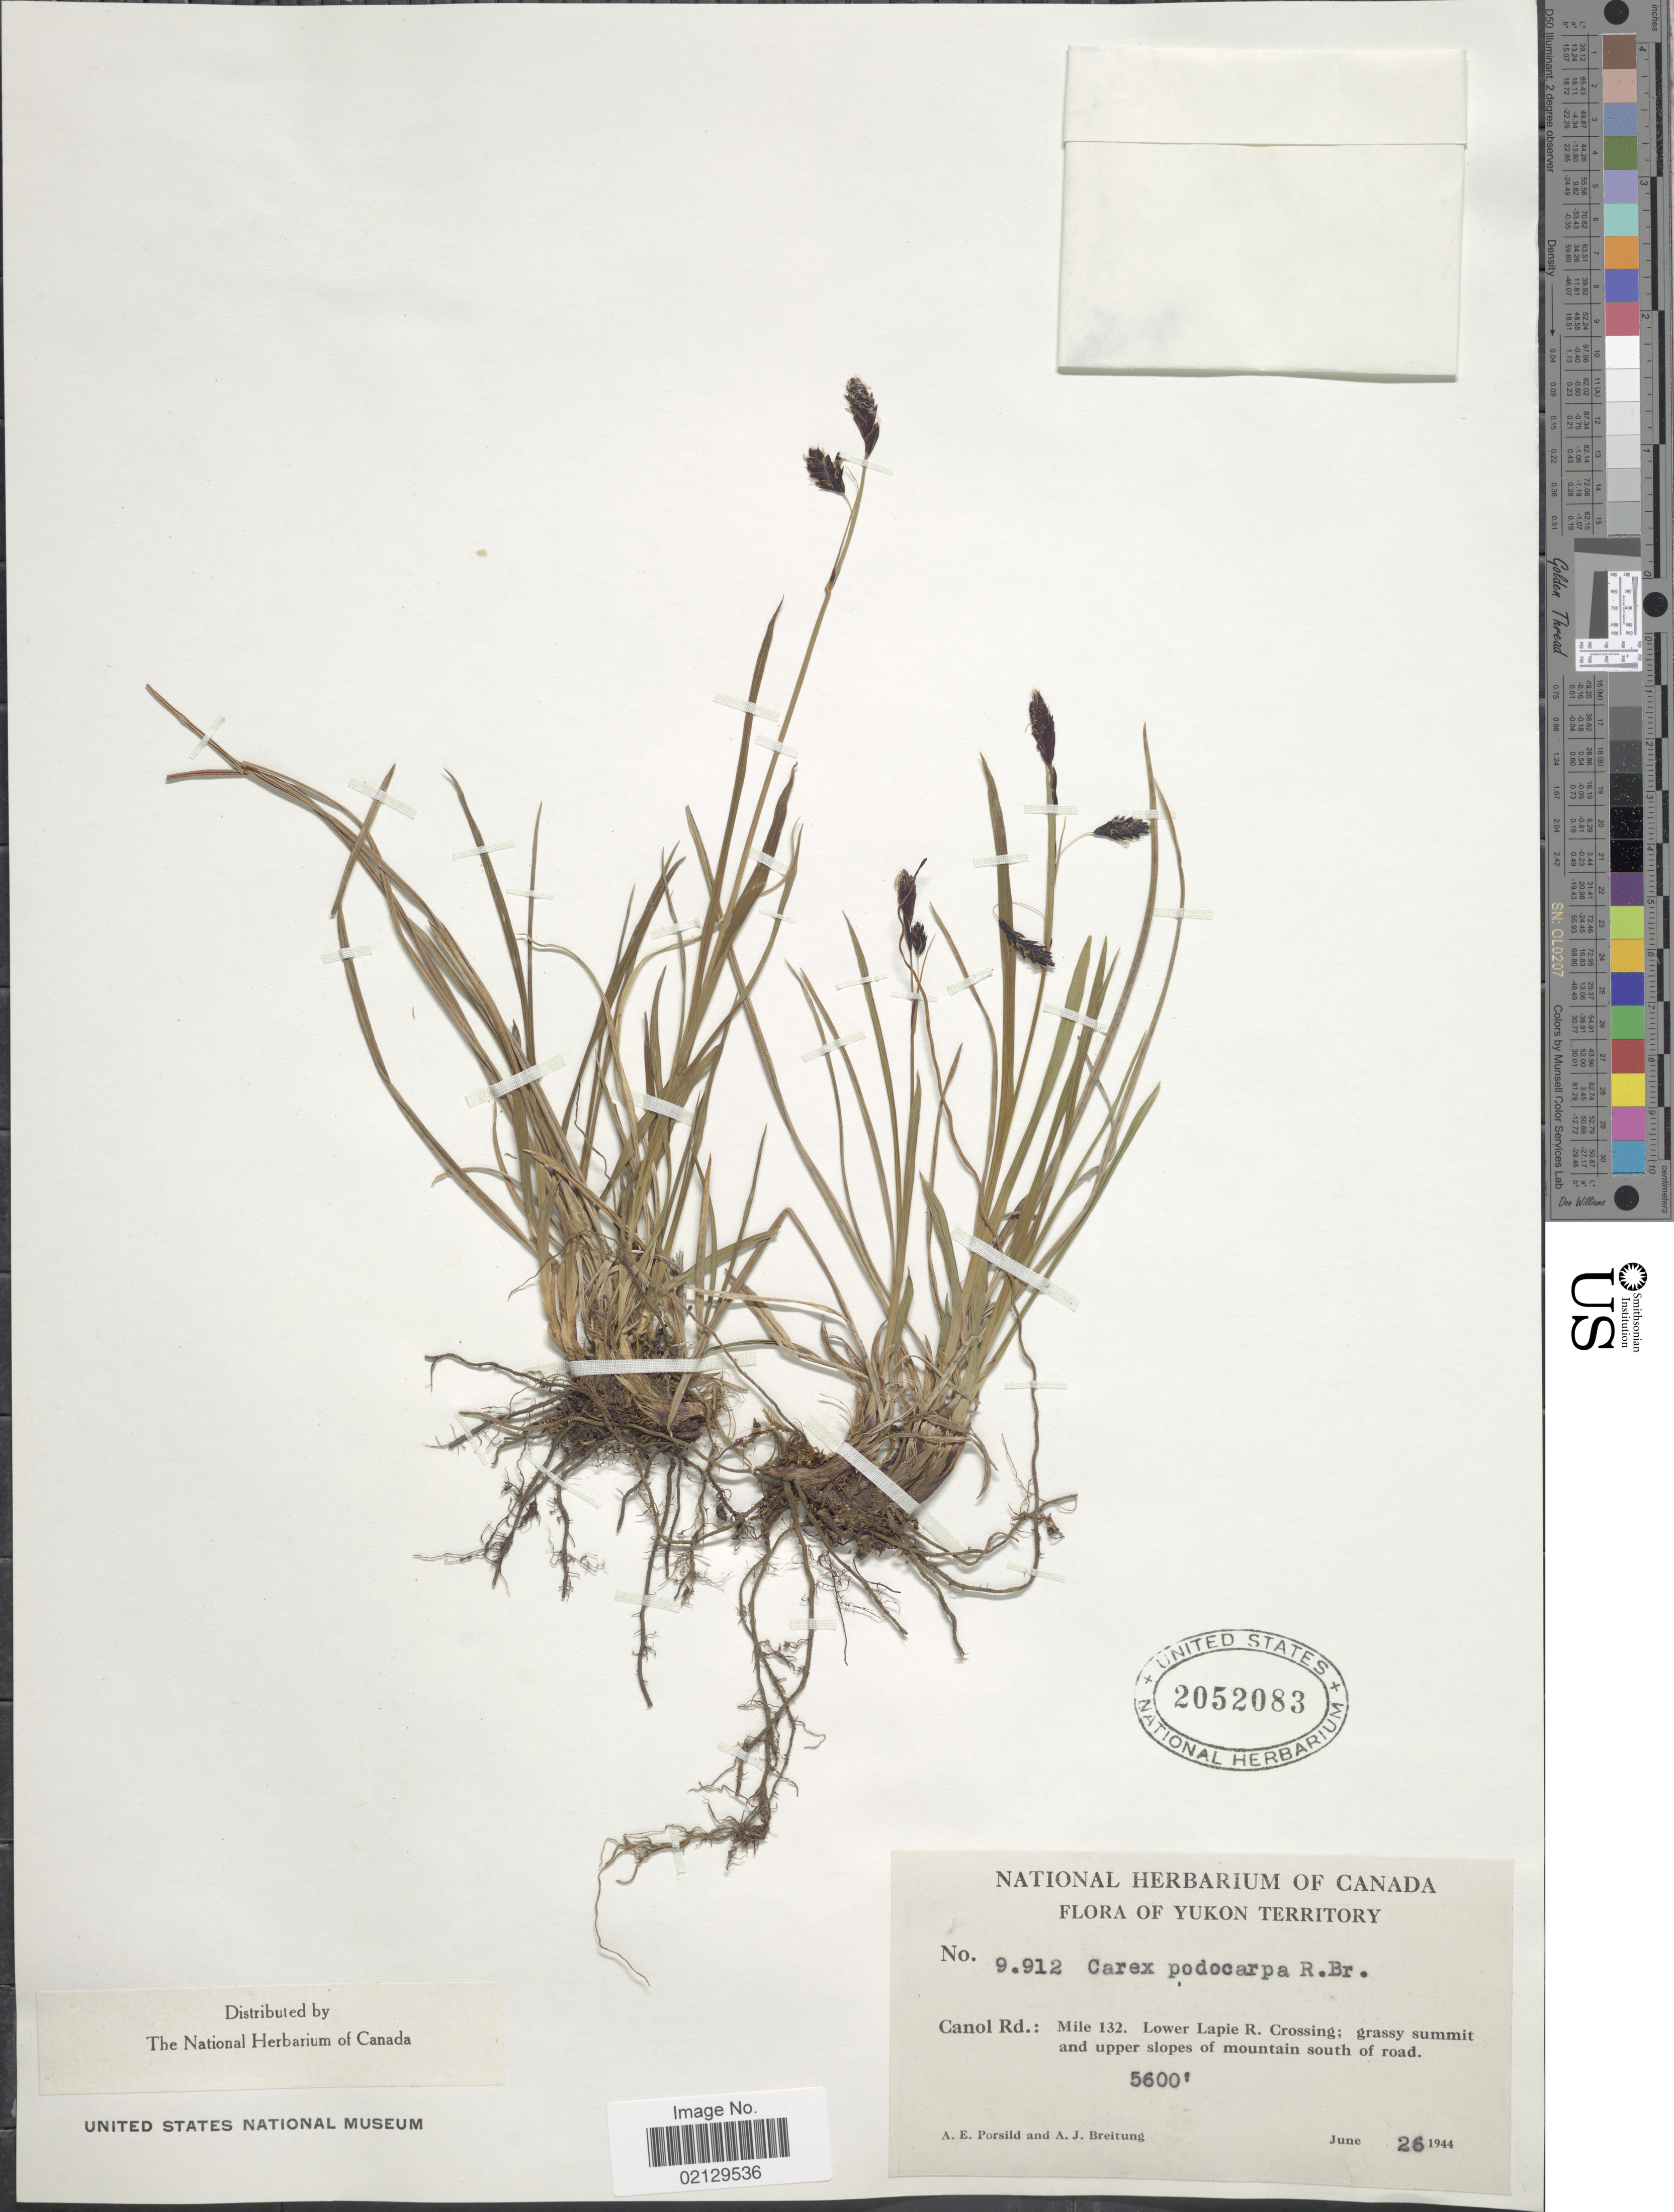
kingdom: Plantae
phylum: Tracheophyta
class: Liliopsida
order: Poales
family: Cyperaceae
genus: Carex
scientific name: Carex podocarpa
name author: R. Br.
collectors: A. E. Porsild & A. Breitung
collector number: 9912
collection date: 1944-06-26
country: Canada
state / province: Yukon Territory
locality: Canol Rd.: Mile 132, Lower Lapie R. Crossing: grassy summit and upper slopes of mountains south of road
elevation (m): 1707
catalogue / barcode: US 2052083